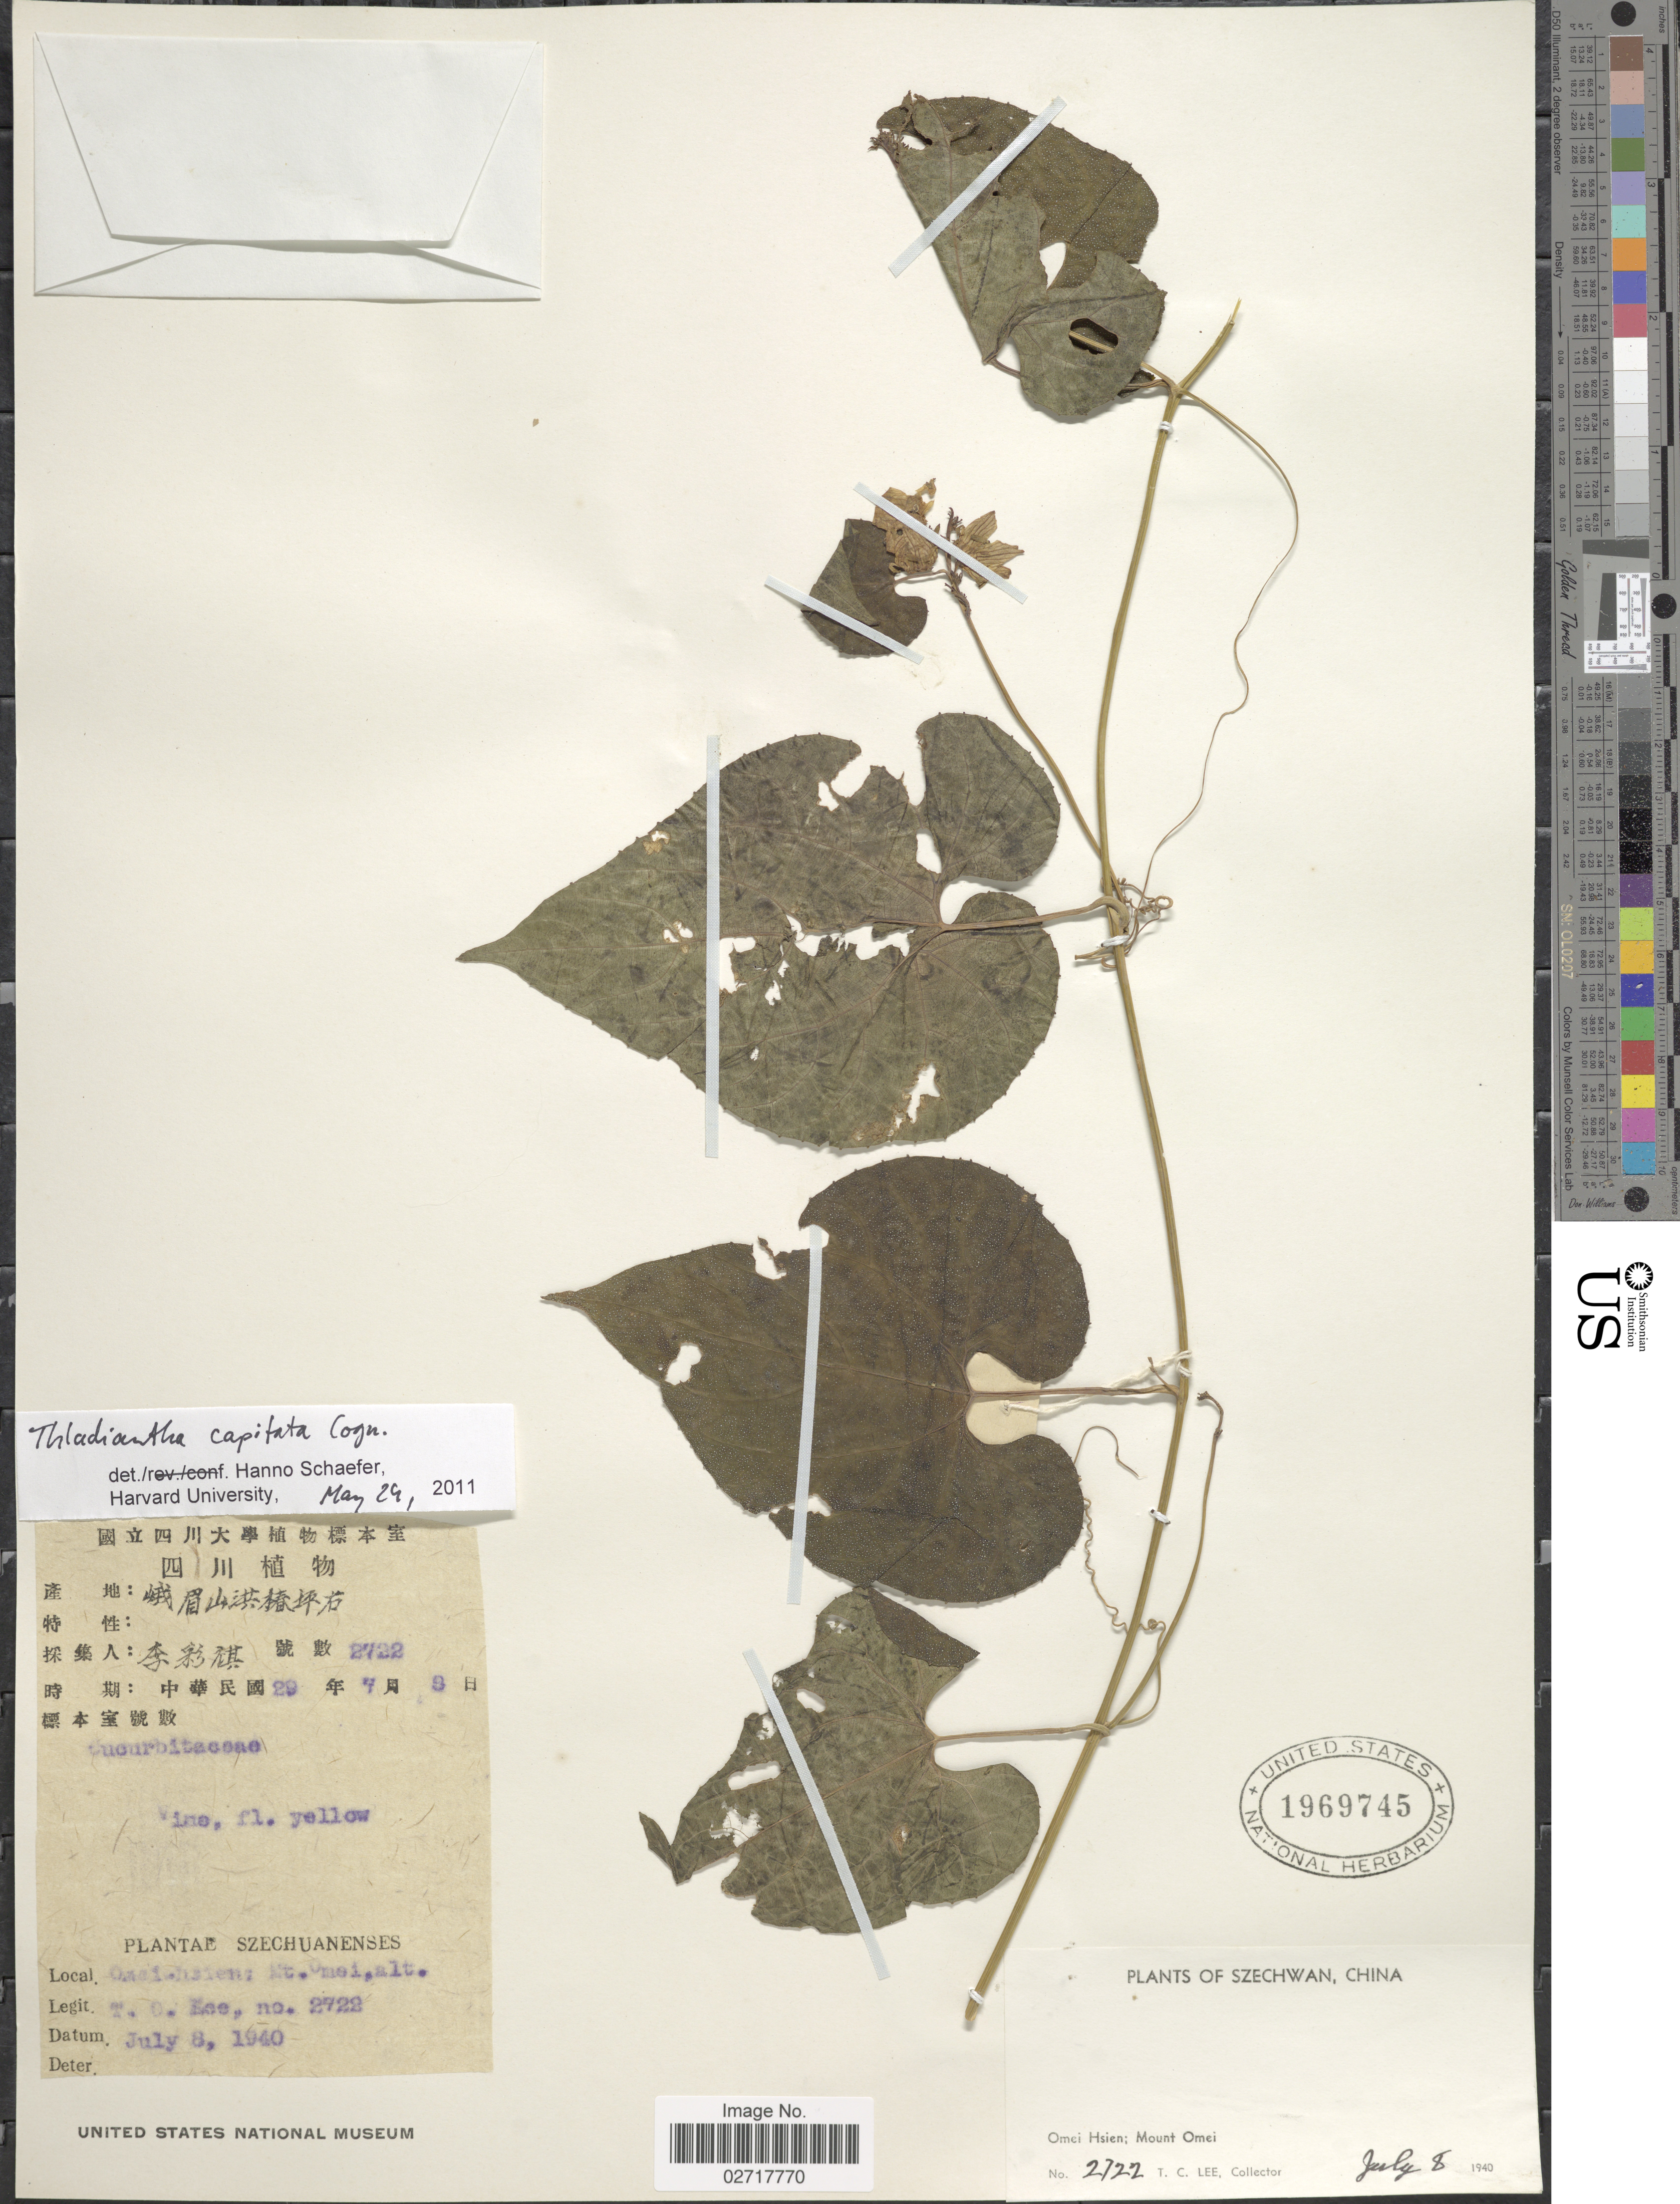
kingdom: Plantae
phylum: Tracheophyta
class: Magnoliopsida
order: Cucurbitales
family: Cucurbitaceae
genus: Thladiantha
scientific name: Thladiantha capitata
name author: Cogn.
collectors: T. Lee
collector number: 2722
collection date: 1940-07-08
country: China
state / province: Sichuan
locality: Szechwan. Omei Hsien, Mount Omei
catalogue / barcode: US 1969745